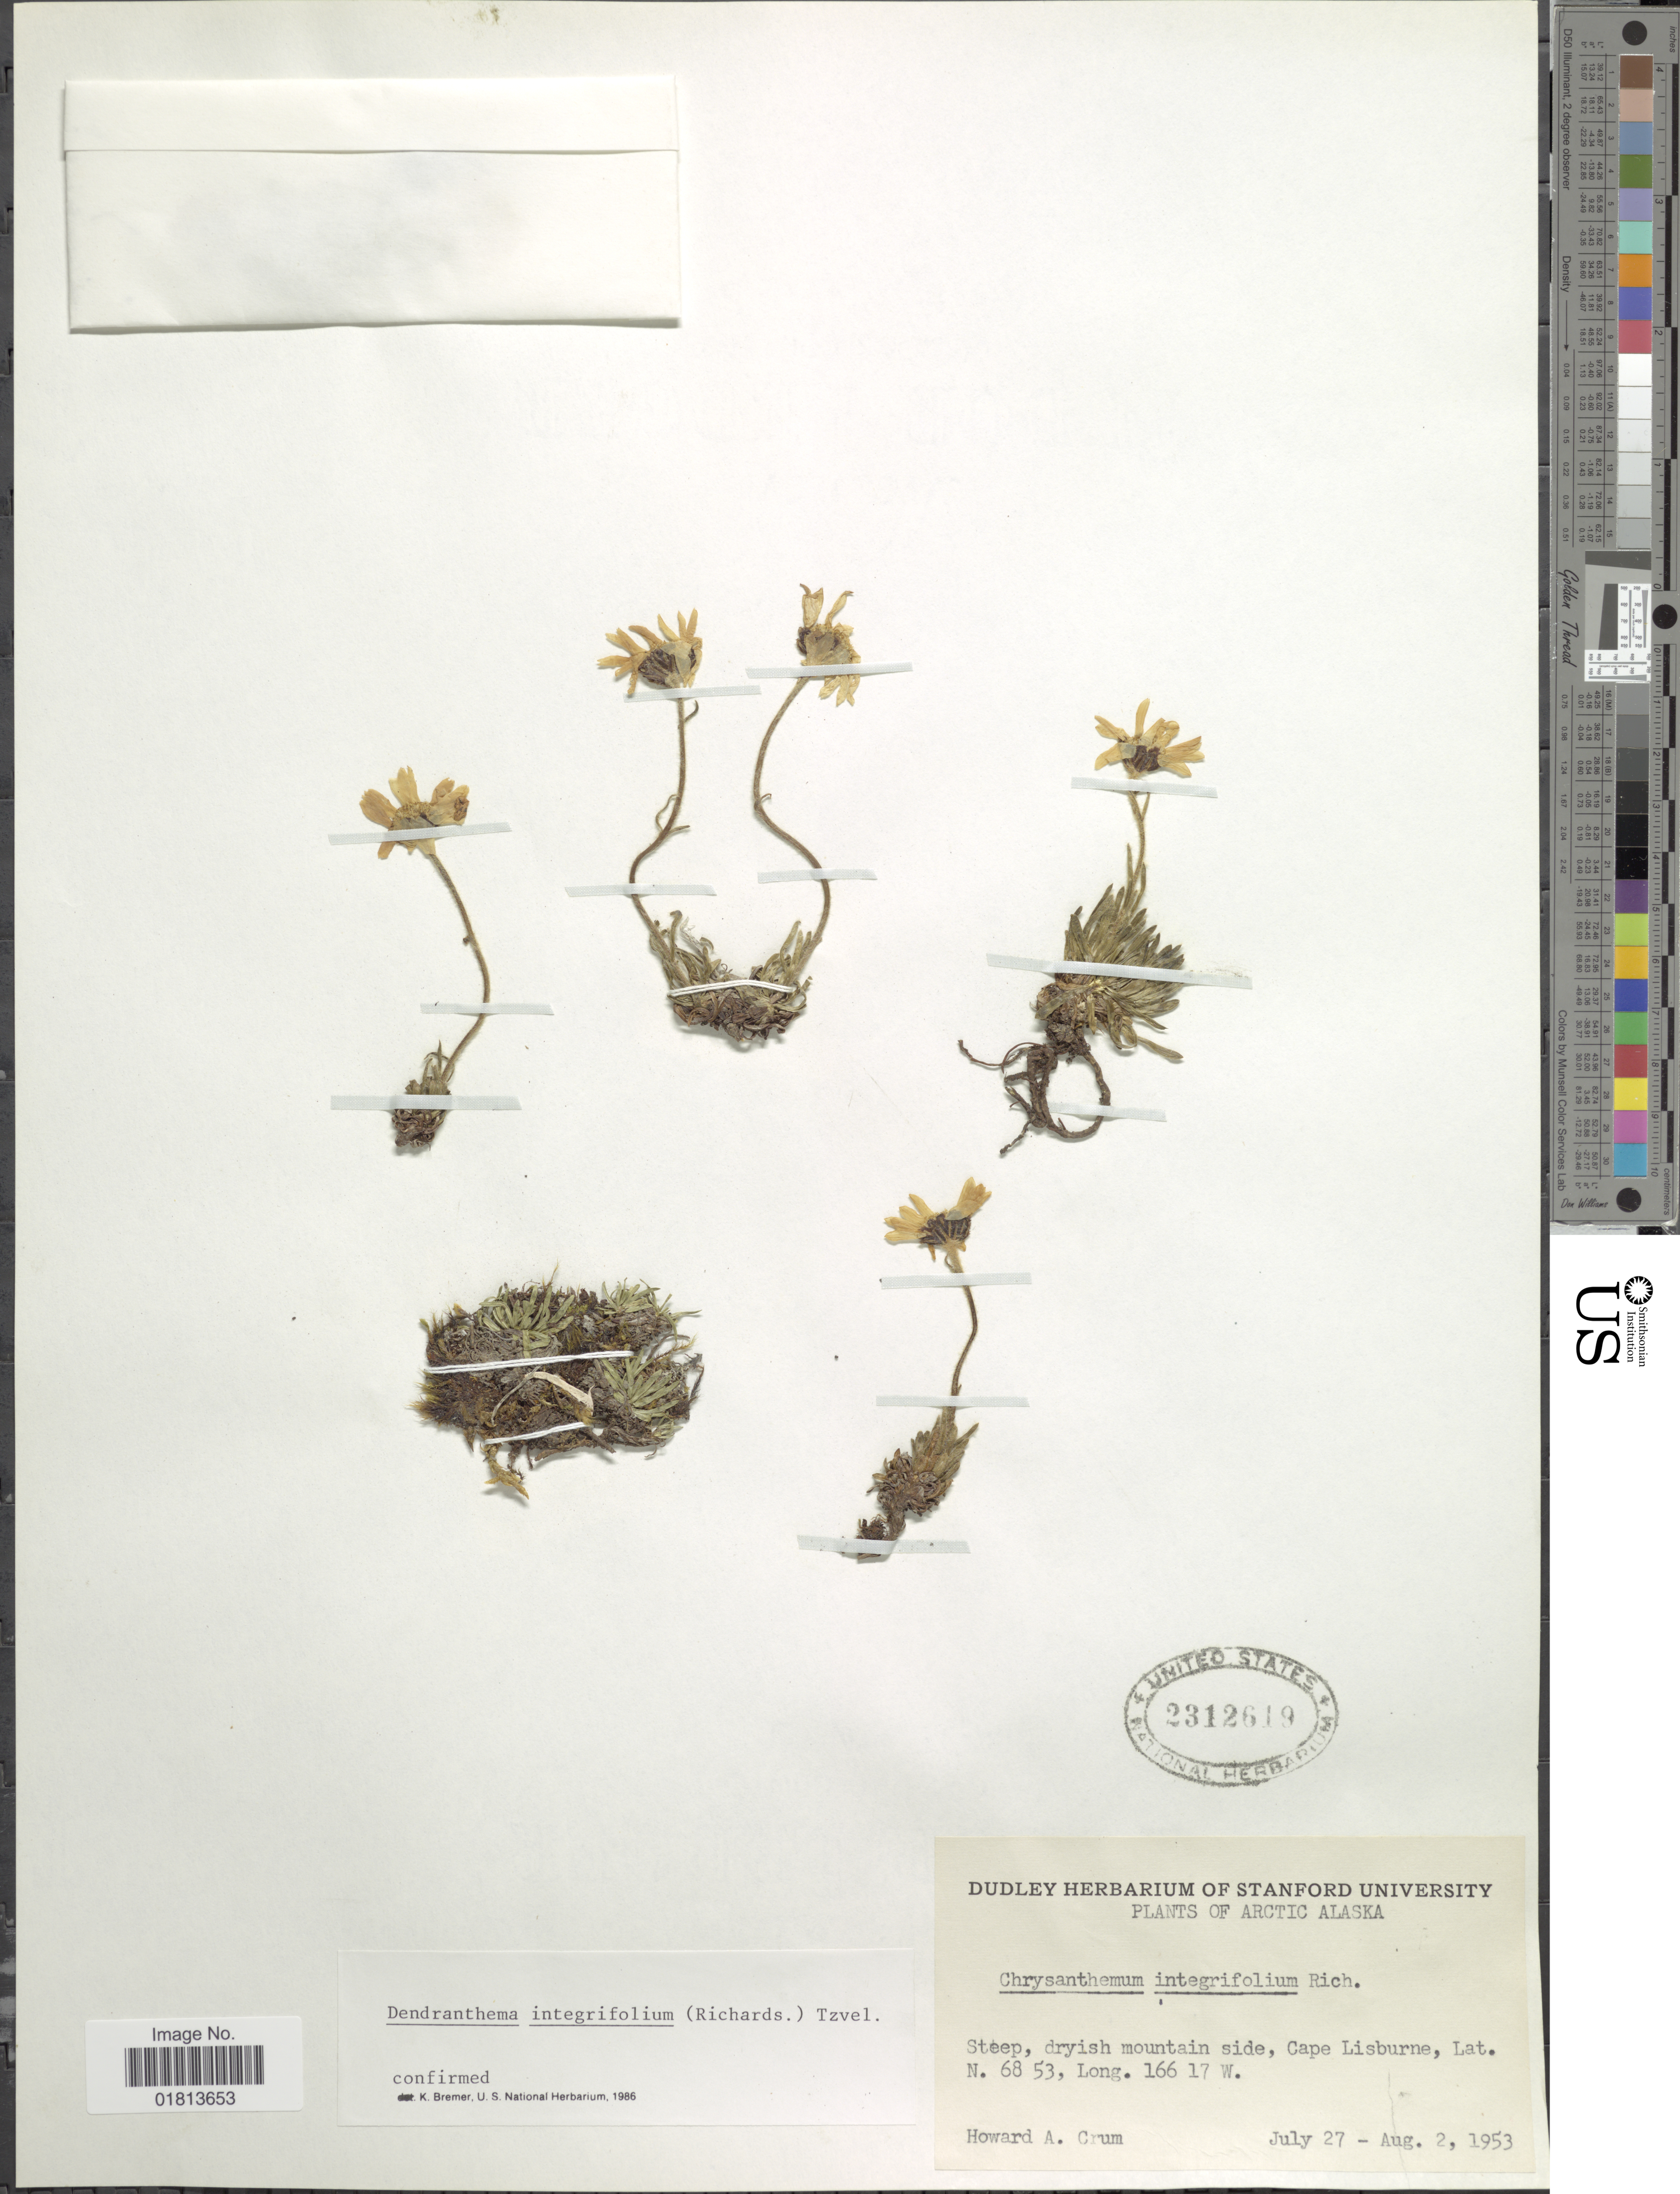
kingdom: Plantae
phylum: Tracheophyta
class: Magnoliopsida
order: Asterales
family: Asteraceae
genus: Dendranthema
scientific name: Dendranthema integrifolium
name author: (Richardson) Tzvelev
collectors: H. A. Crum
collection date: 1953-07-27/1953-08-02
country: United States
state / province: Alaska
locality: Arctic Alaska, Steep, dryish mountain side, Cape Lisburne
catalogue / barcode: US 2312619